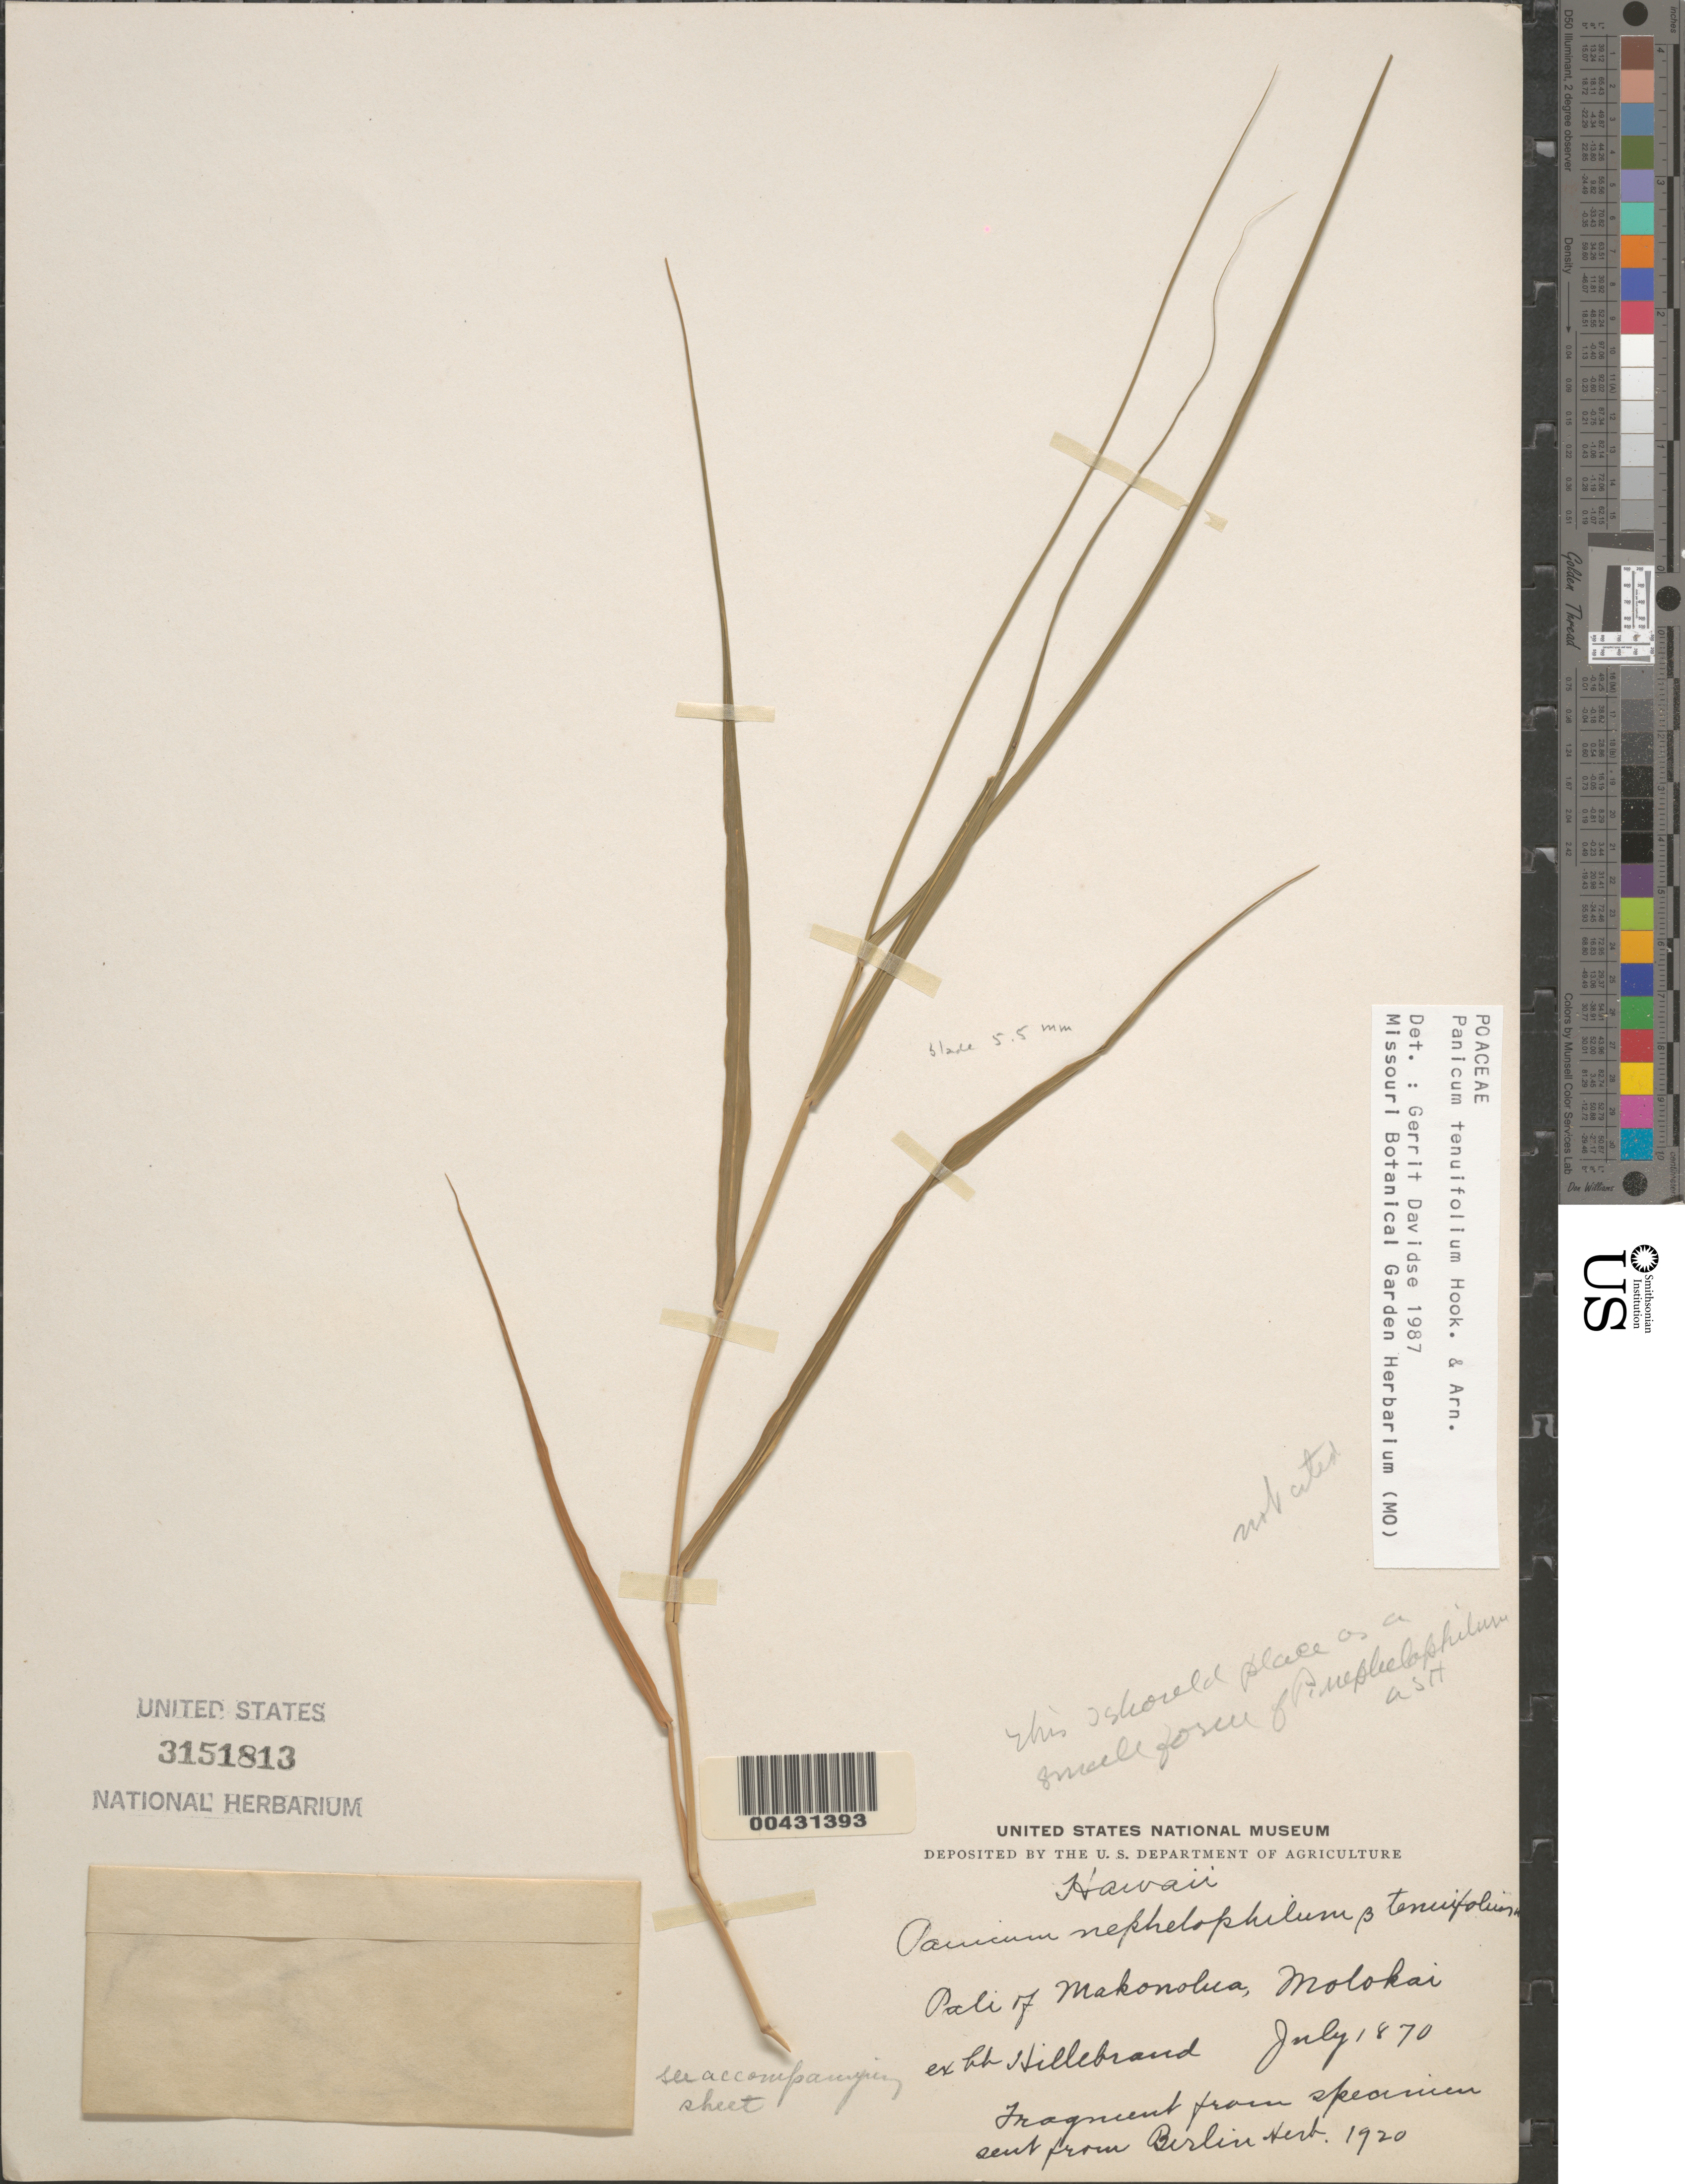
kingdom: Plantae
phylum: Tracheophyta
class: Liliopsida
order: Poales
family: Poaceae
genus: Panicum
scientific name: Panicum tenuifolium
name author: Hook. & Arn.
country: United States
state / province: Hawaii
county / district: Honolulu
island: Oahu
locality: Sandwich Island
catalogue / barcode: US 974943